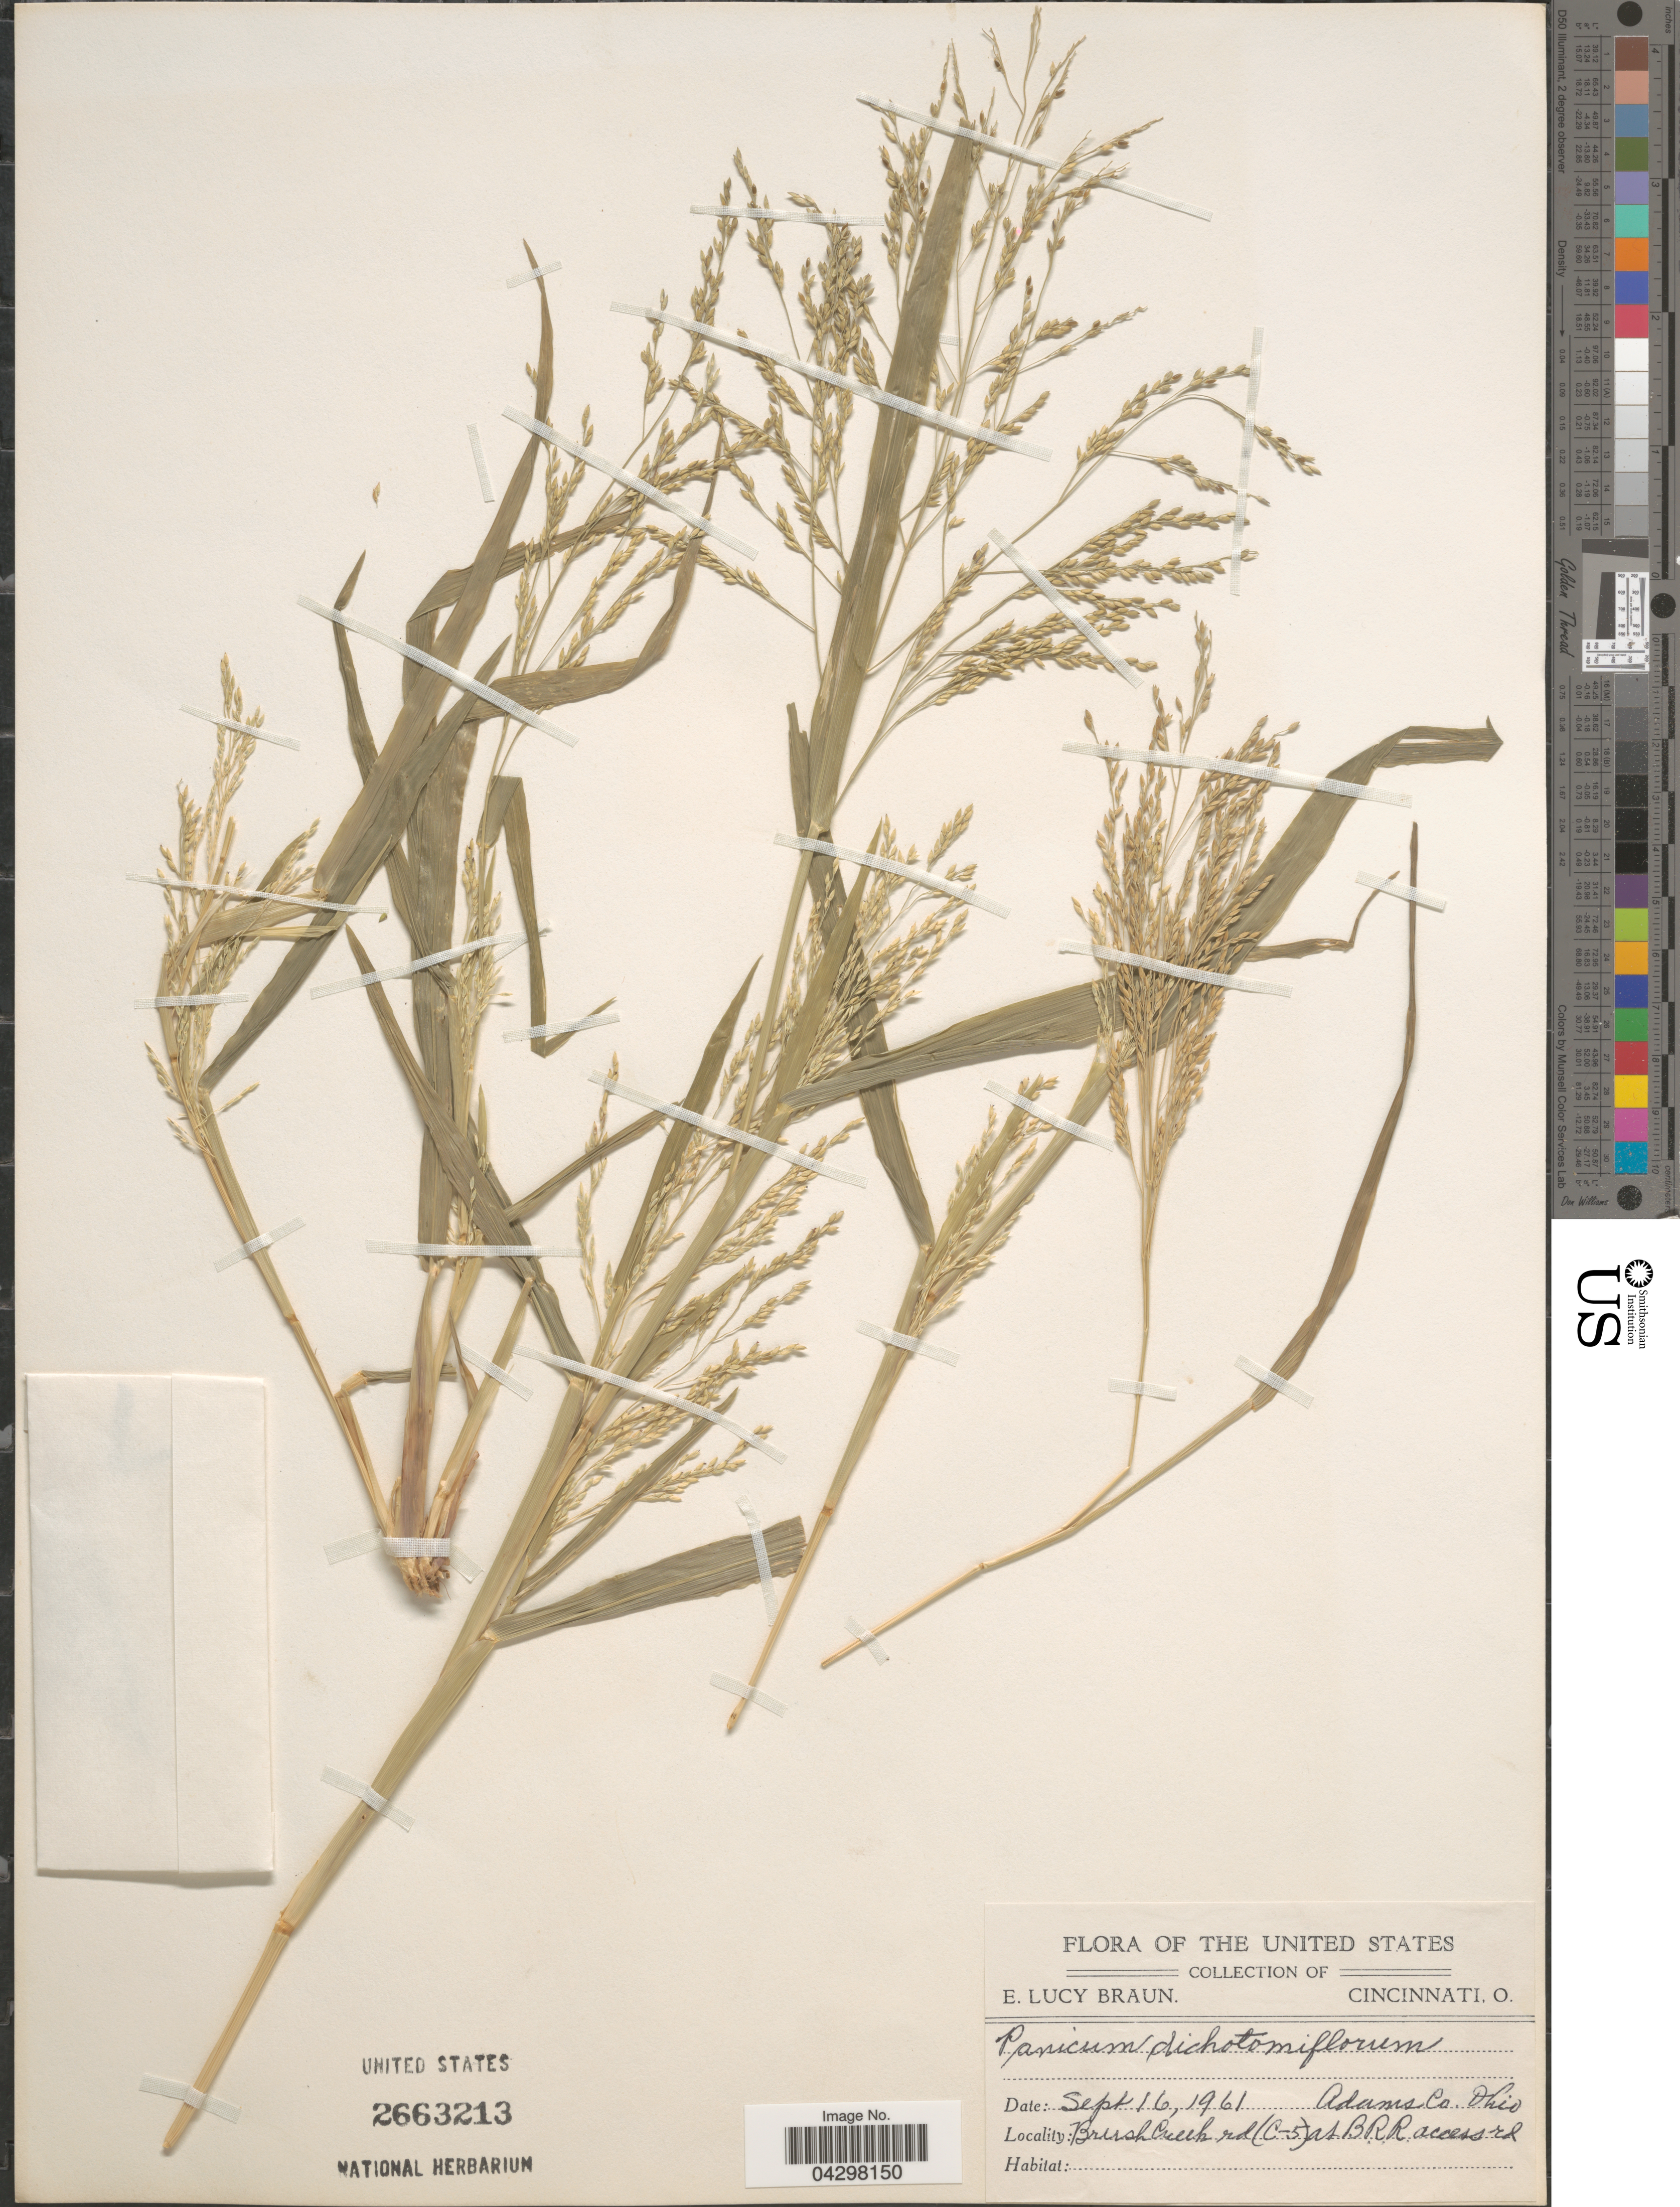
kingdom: Plantae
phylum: Tracheophyta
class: Liliopsida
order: Poales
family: Poaceae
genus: Panicum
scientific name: Panicum dichotomiflorum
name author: Michx.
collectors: E. L. Braun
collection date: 1961-09-16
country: United States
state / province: Ohio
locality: Adams Co. Brush Creek rd (C-5) at BRR access rd.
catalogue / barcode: US 2663213